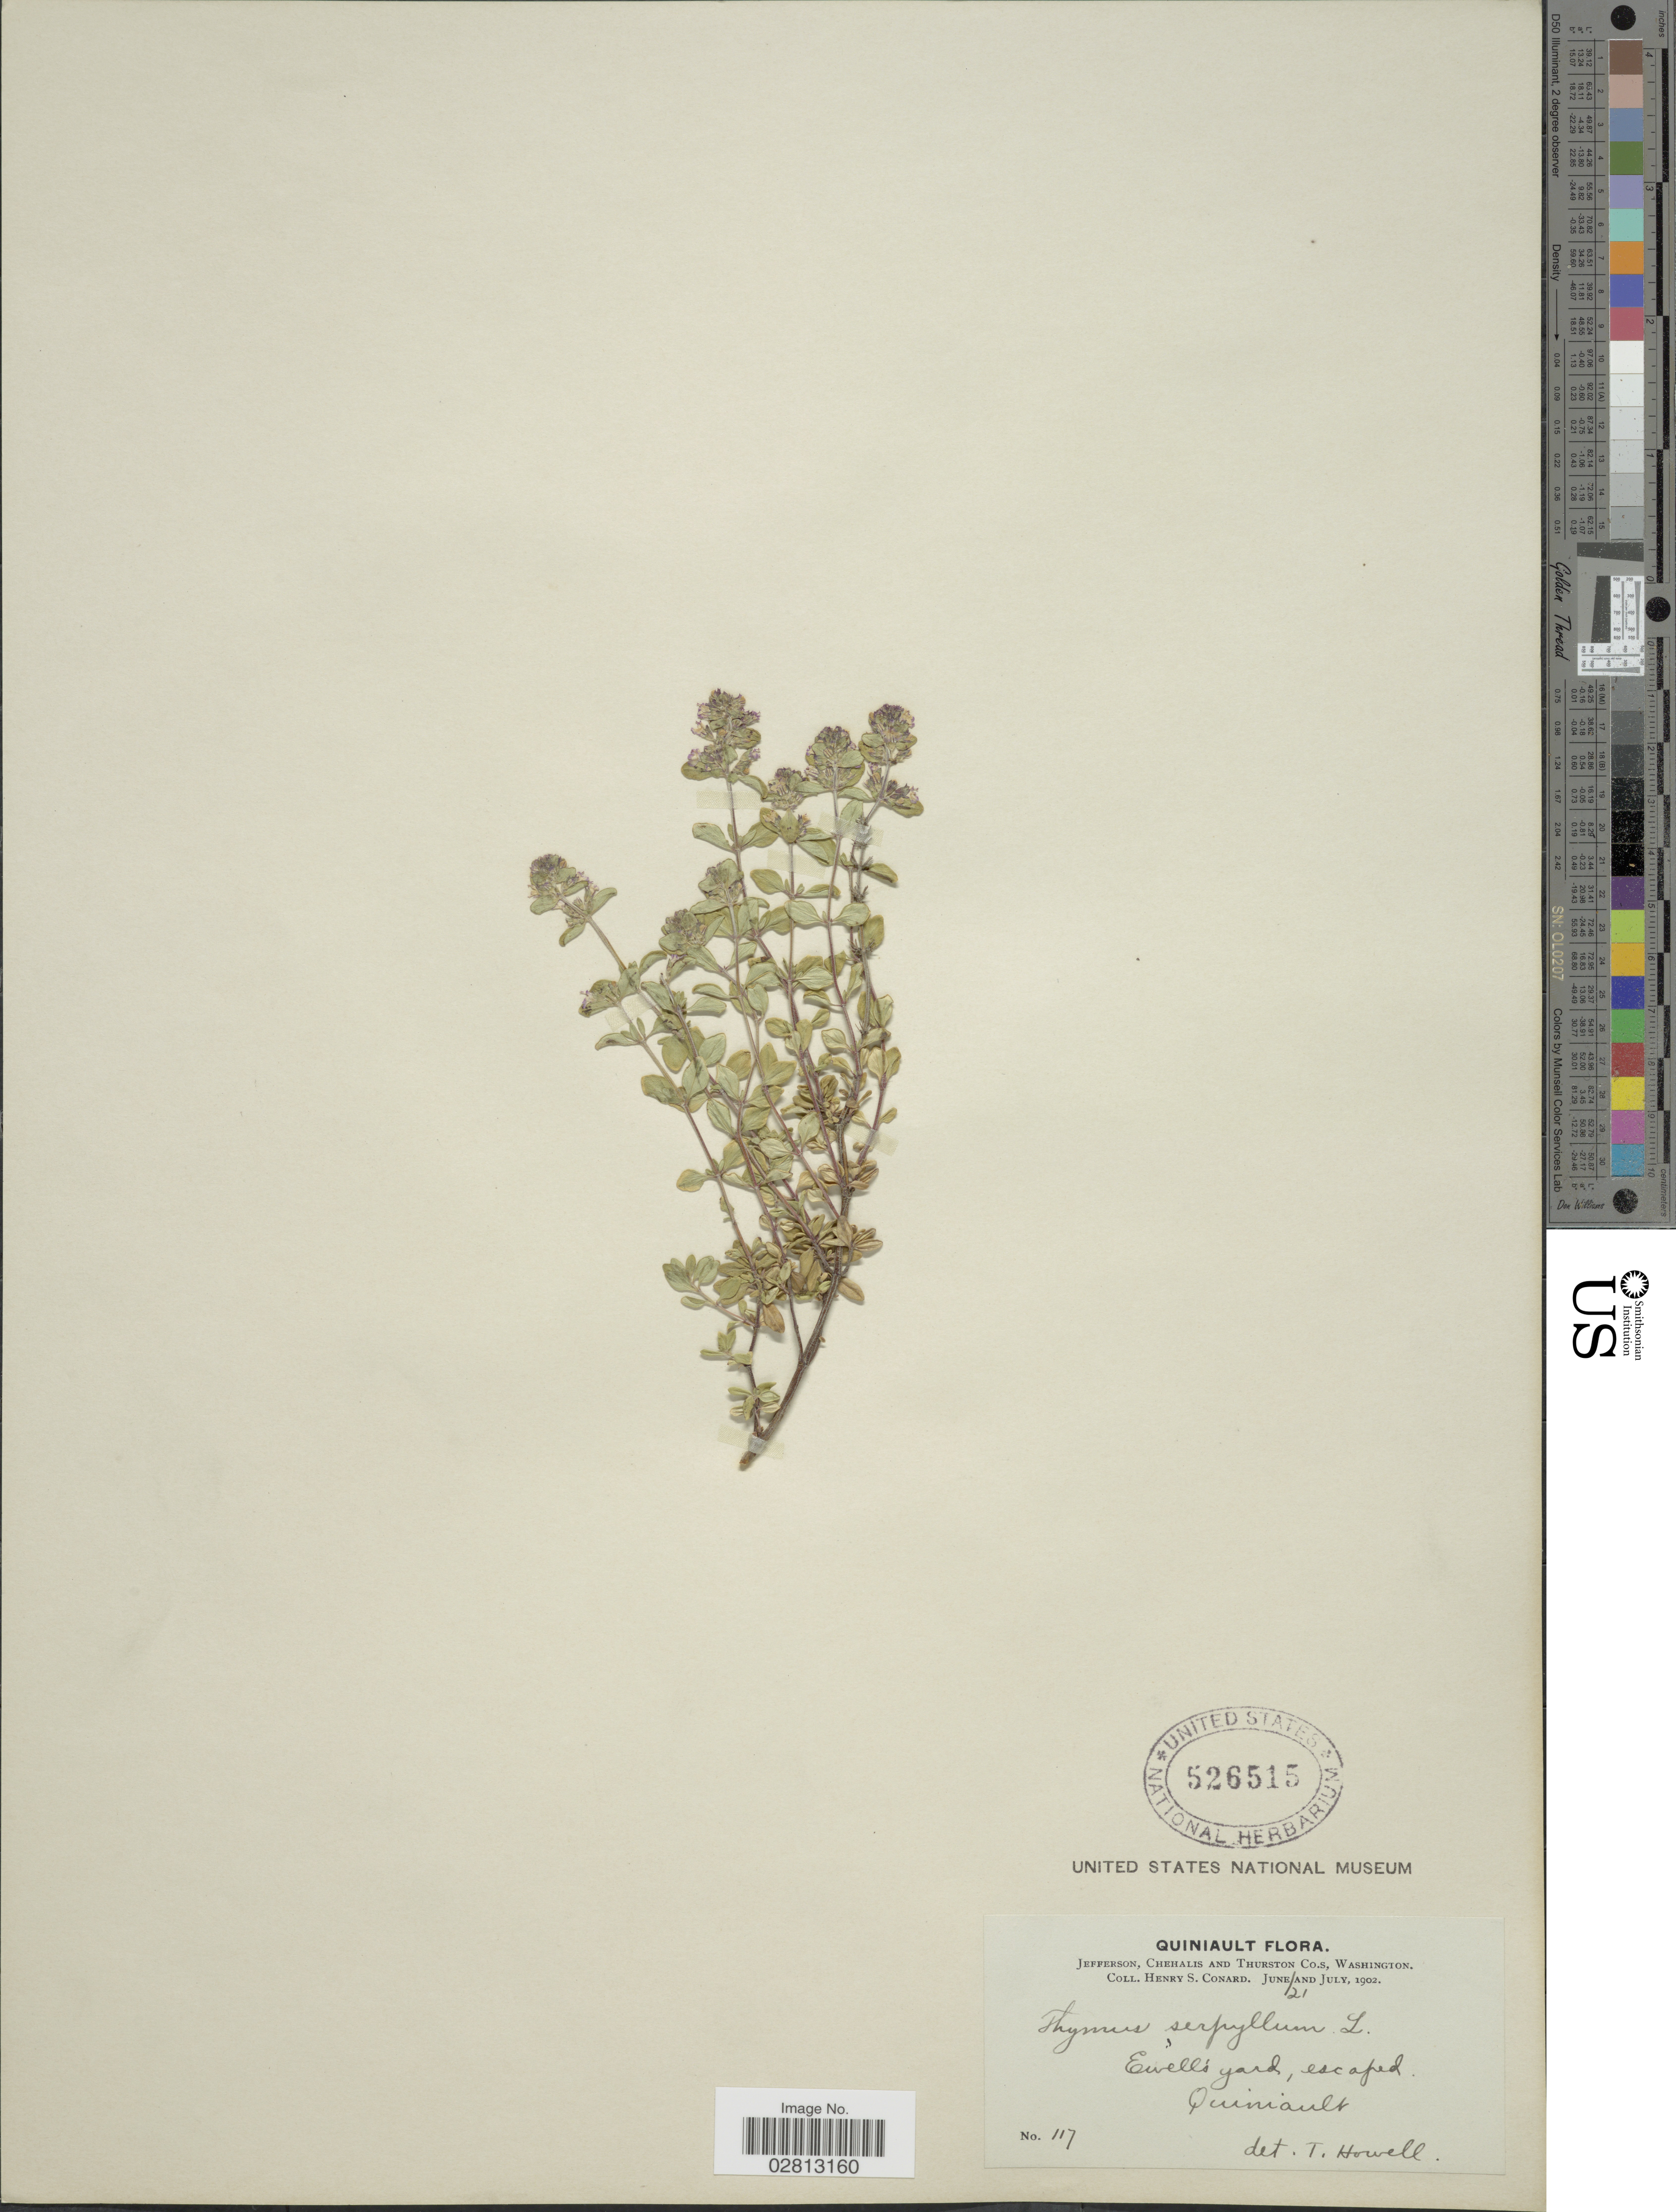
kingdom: Plantae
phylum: Tracheophyta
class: Magnoliopsida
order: Lamiales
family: Lamiaceae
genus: Thymus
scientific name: Thymus serpyllum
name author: L.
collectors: H. S. Conard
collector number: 117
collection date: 1902-06-21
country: United States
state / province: Washington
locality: Ewells yard, escaped, Quiniault.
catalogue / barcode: US 526515